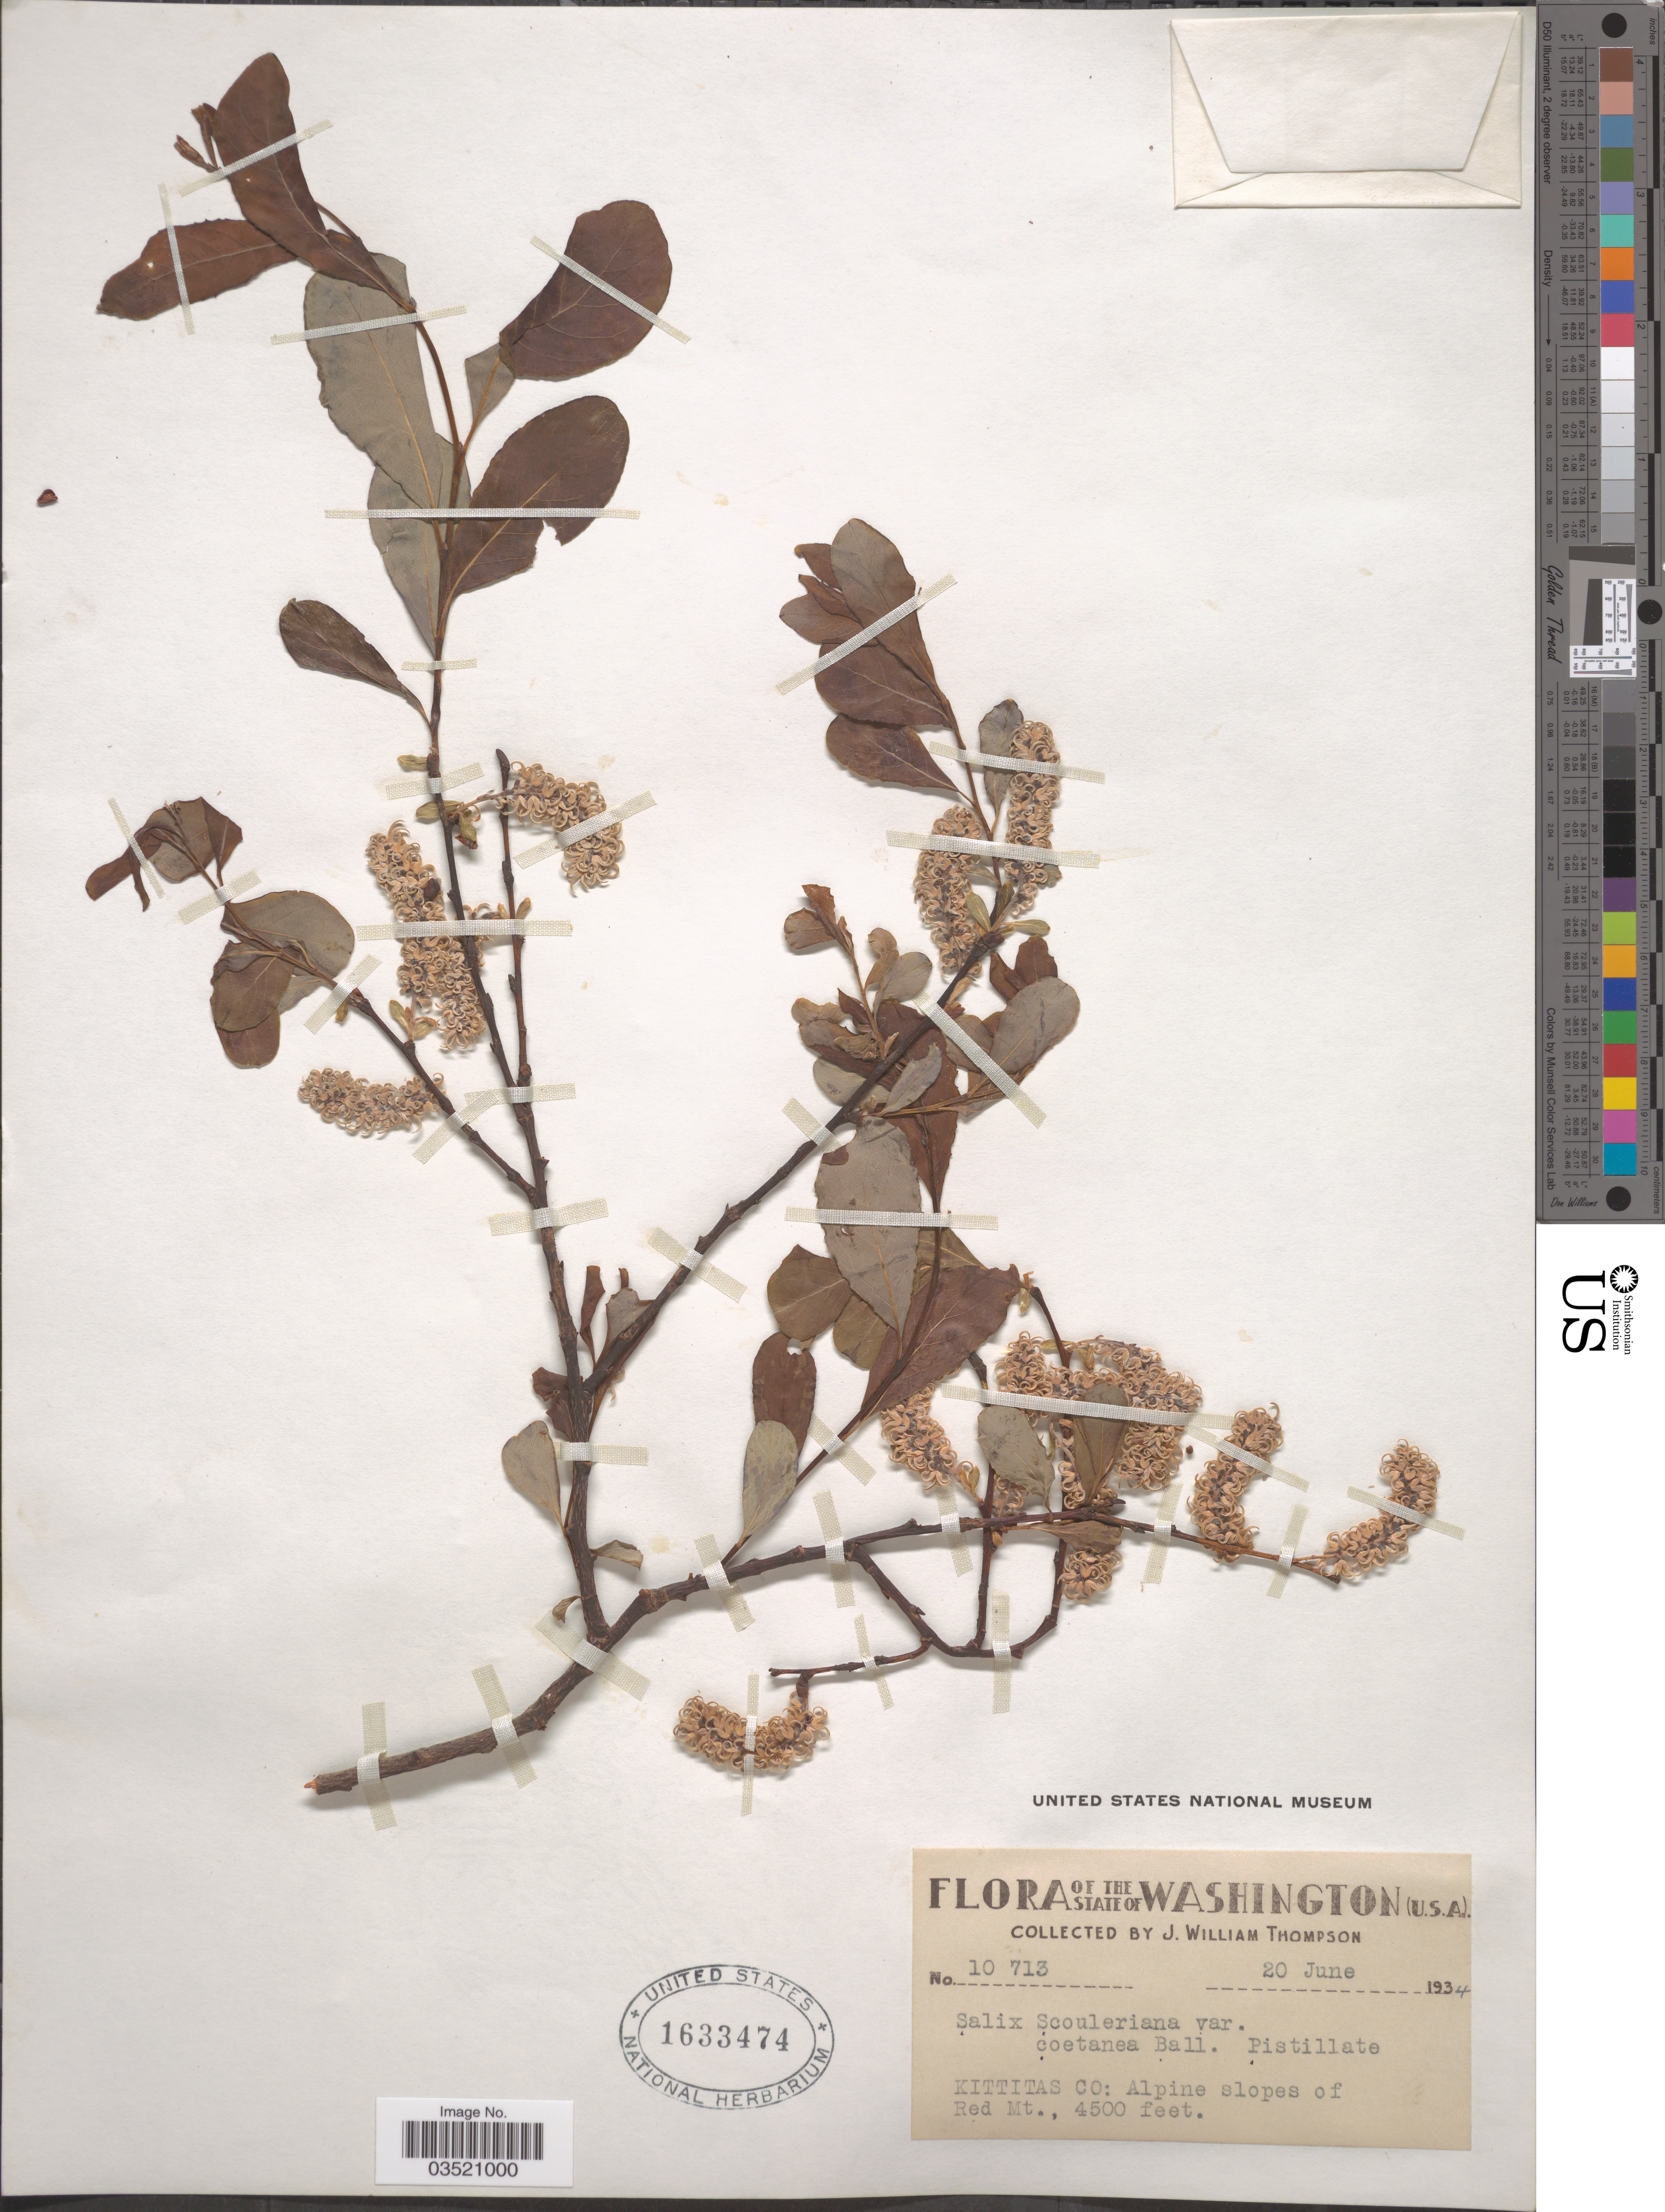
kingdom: Plantae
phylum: Tracheophyta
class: Magnoliopsida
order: Malpighiales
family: Salicaceae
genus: Salix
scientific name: Salix scouleriana var. coetanea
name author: C.R. Ball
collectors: J. W. Thompson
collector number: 10713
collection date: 1934-06-20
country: United States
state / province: Washington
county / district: Kittitas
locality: Kittitas Co: Alpine slopes of Red Mt.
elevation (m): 1372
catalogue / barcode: US 1633474